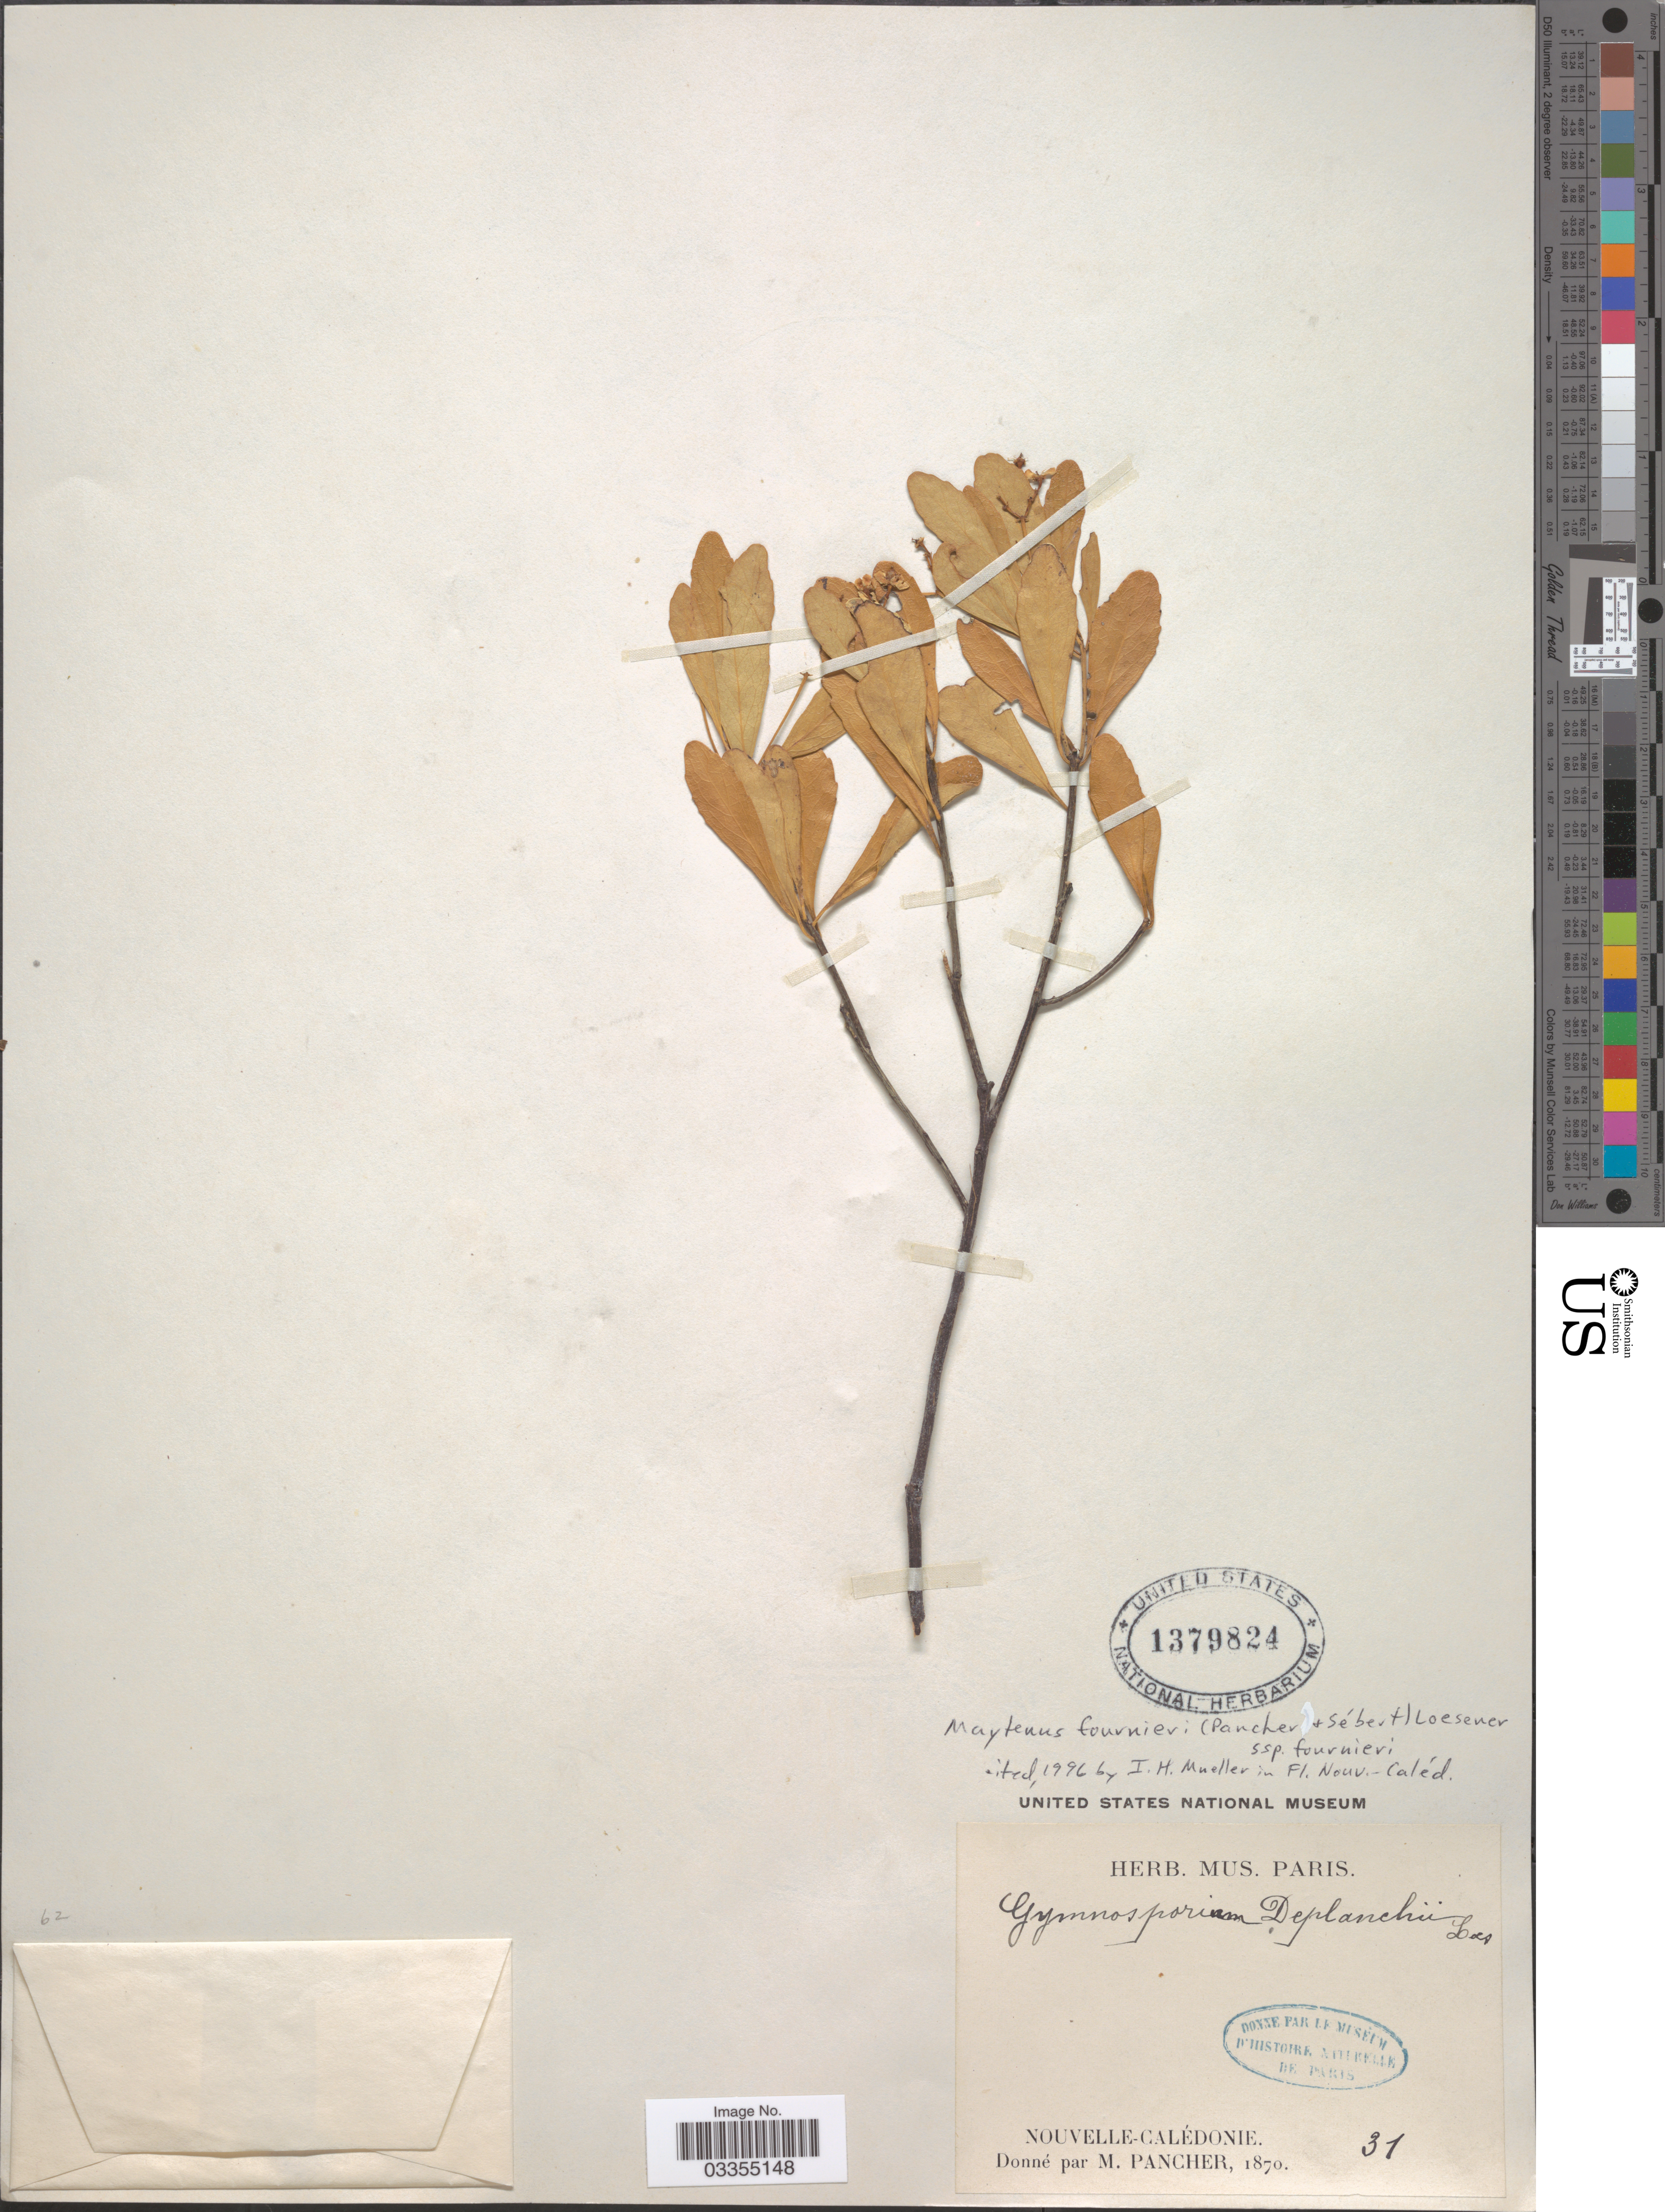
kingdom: Plantae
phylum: Tracheophyta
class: Magnoliopsida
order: Celastrales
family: Celastraceae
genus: Denhamia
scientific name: Denhamia fournieri subsp. drakeana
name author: (Loes.) Simmons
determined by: Wagner, W. L., (BOT), Smithsonian Institution - National Museum of Natural History (UNITED STATES)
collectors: M. Pancher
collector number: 31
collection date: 1870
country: New Caledonia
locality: Nouvelle-Calédonie.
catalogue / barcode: US 1379824